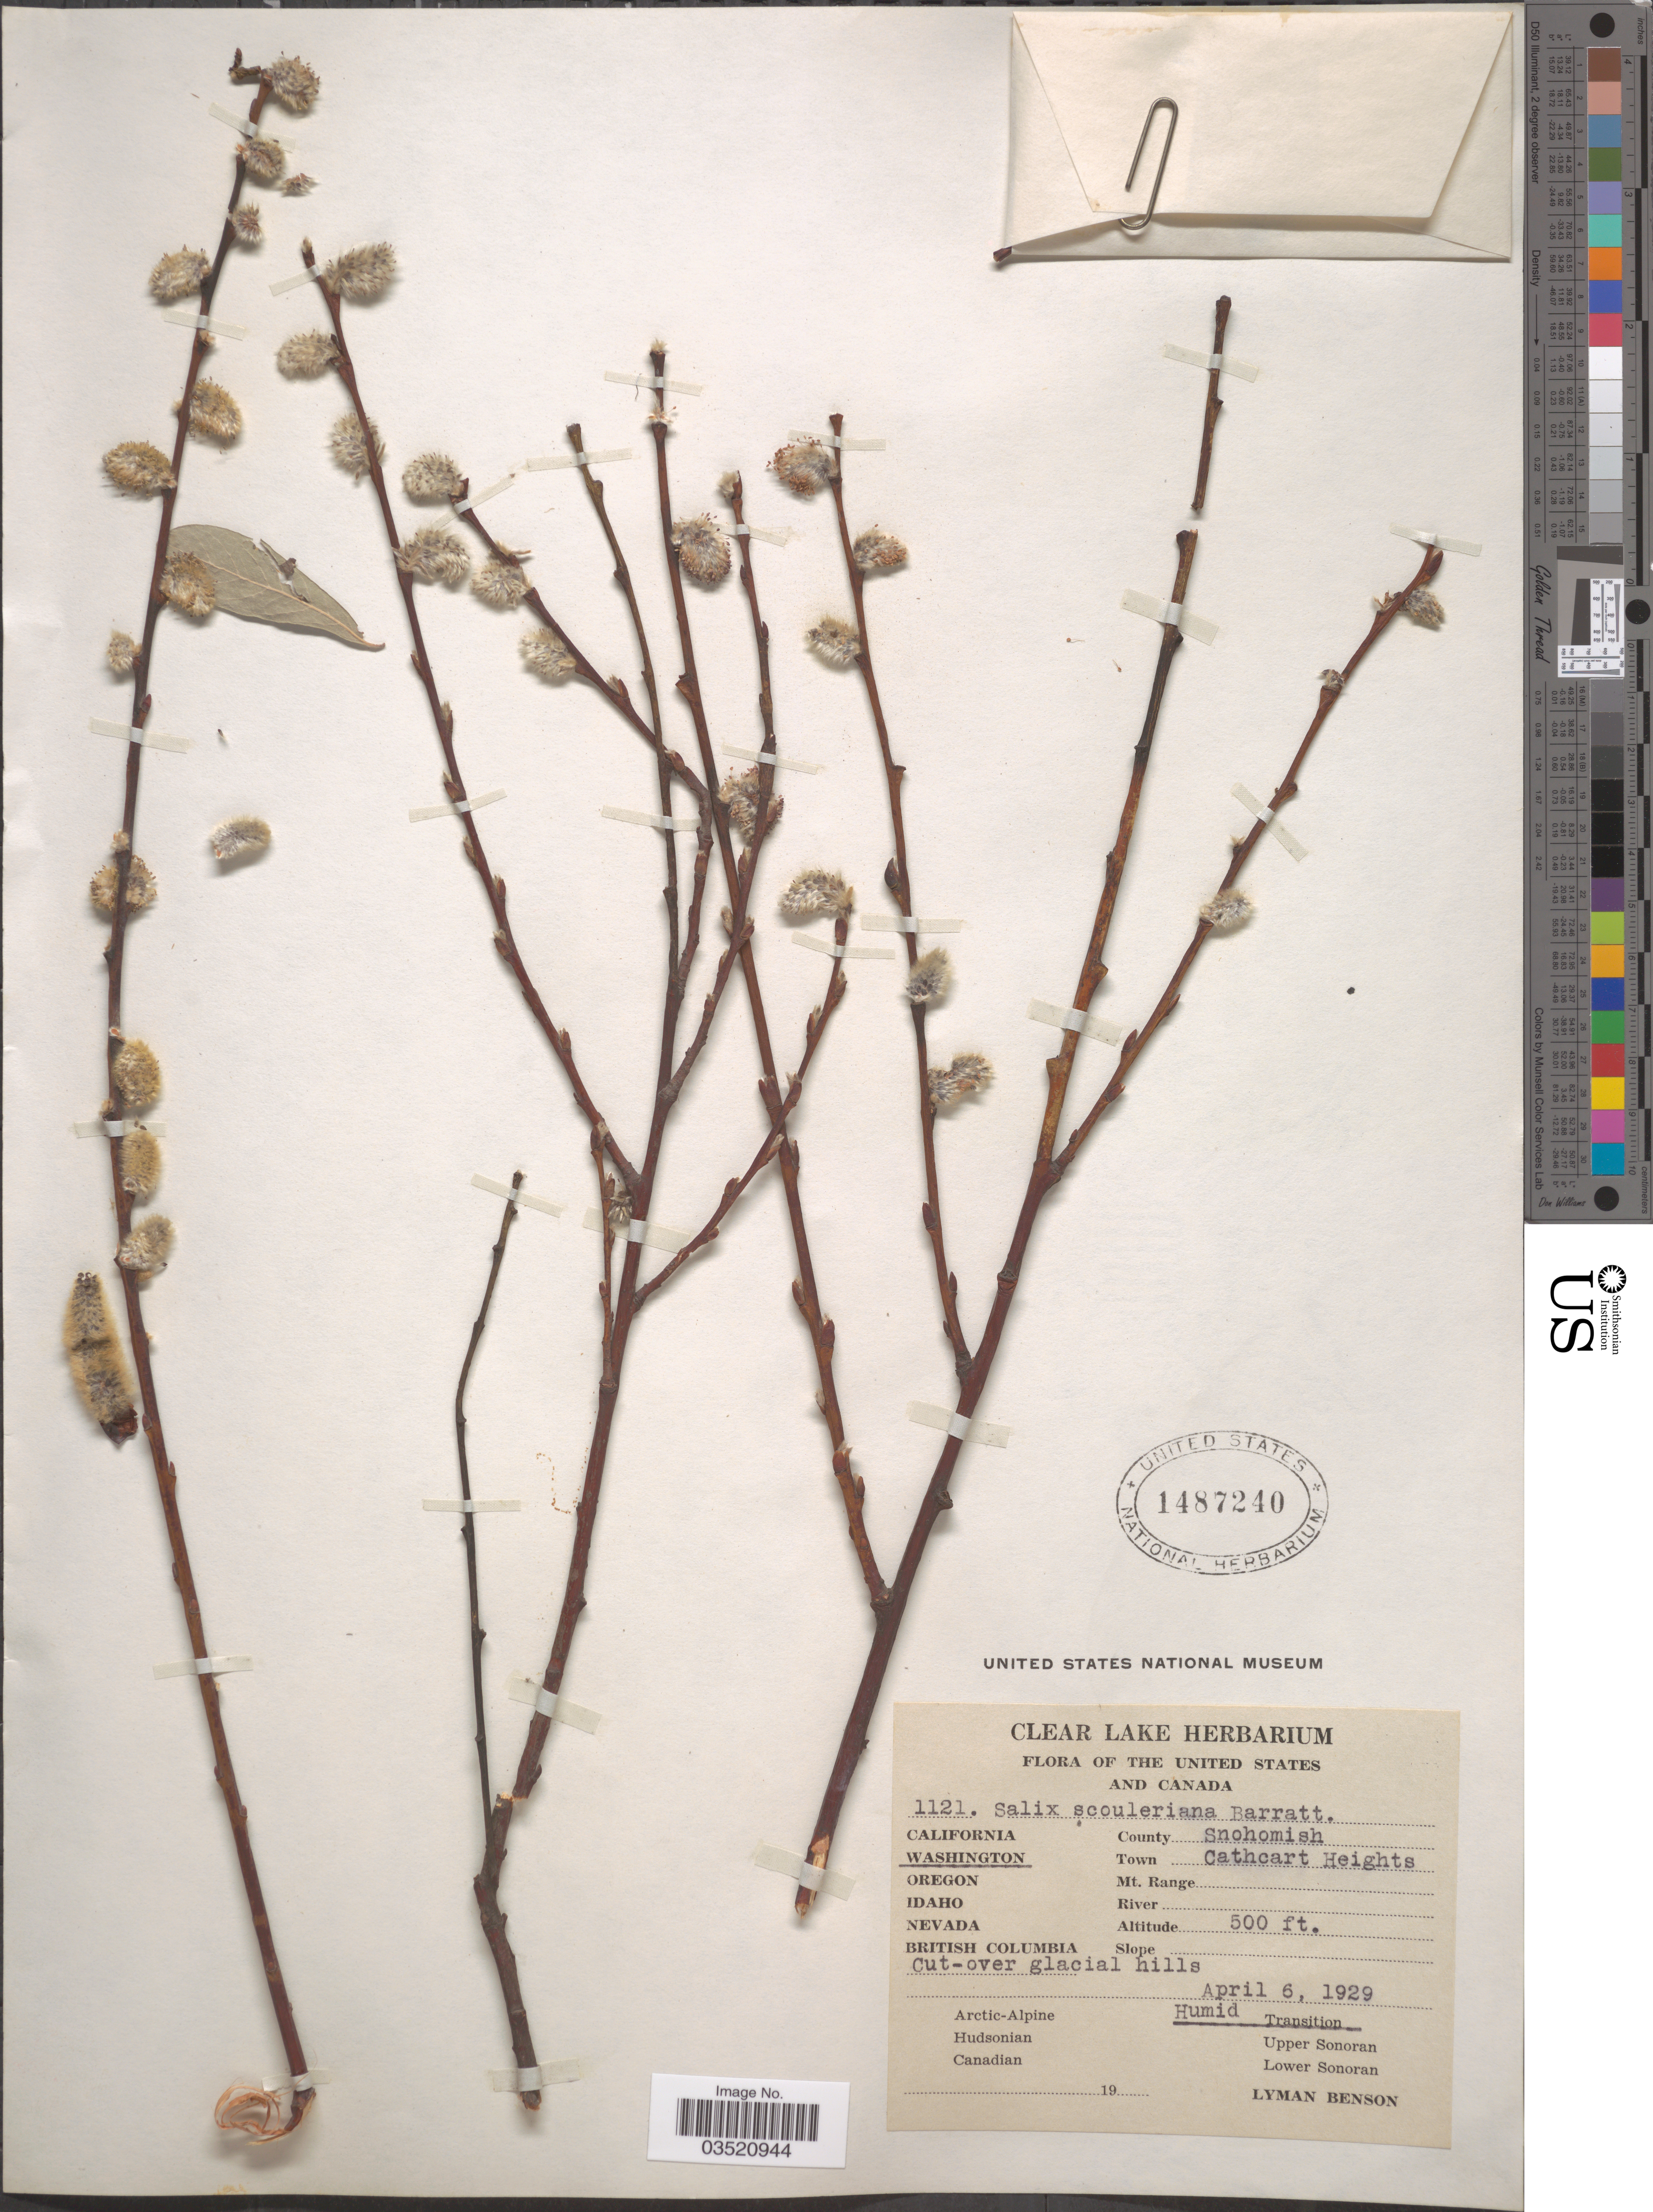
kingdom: Plantae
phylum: Tracheophyta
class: Magnoliopsida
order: Malpighiales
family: Salicaceae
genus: Salix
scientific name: Salix scouleriana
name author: Barratt ex Hook.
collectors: L. D. Benson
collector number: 1121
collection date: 1929-04-06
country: United States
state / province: Washington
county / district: Snohomish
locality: County Snohomish. Town Cathcart Heights. Humid Transition.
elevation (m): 152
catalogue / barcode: US 1487240